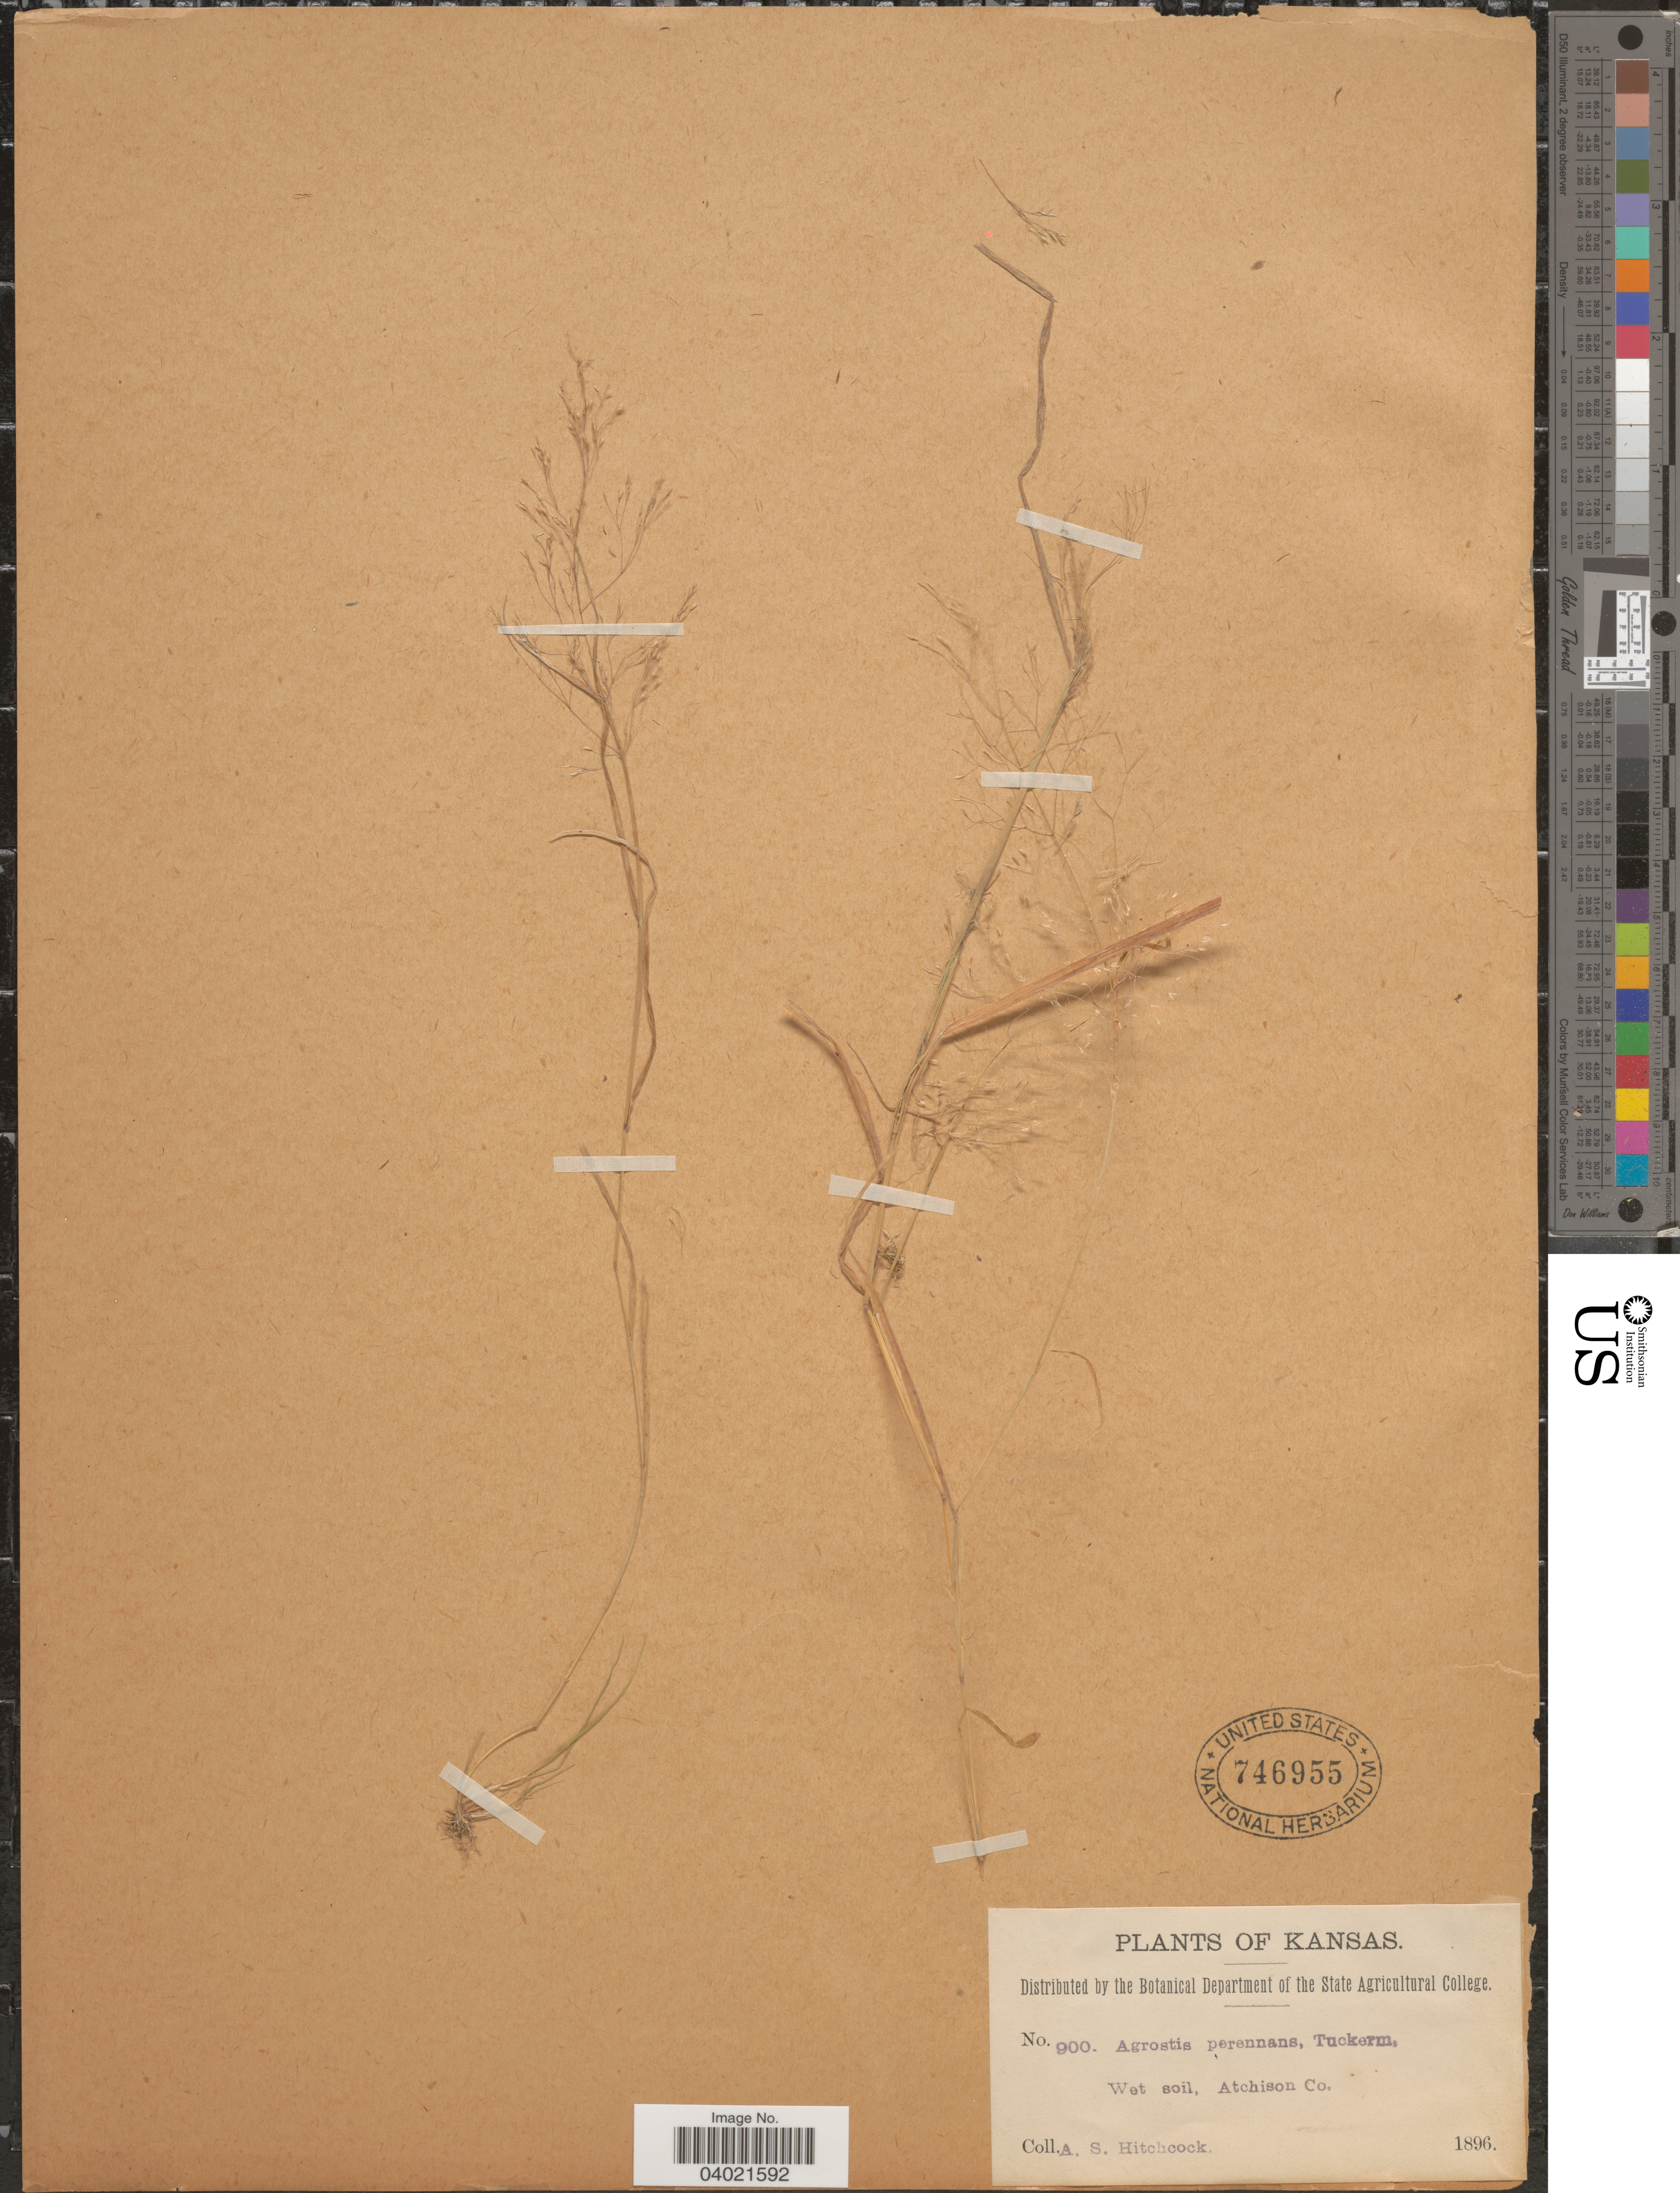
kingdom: Plantae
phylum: Tracheophyta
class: Liliopsida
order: Poales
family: Poaceae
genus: Agrostis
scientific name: Agrostis perennans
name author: (Walter) Tuck.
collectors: A. S. Hitchcock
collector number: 900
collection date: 1896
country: United States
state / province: Kansas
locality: Atchison Co.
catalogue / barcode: US 746955